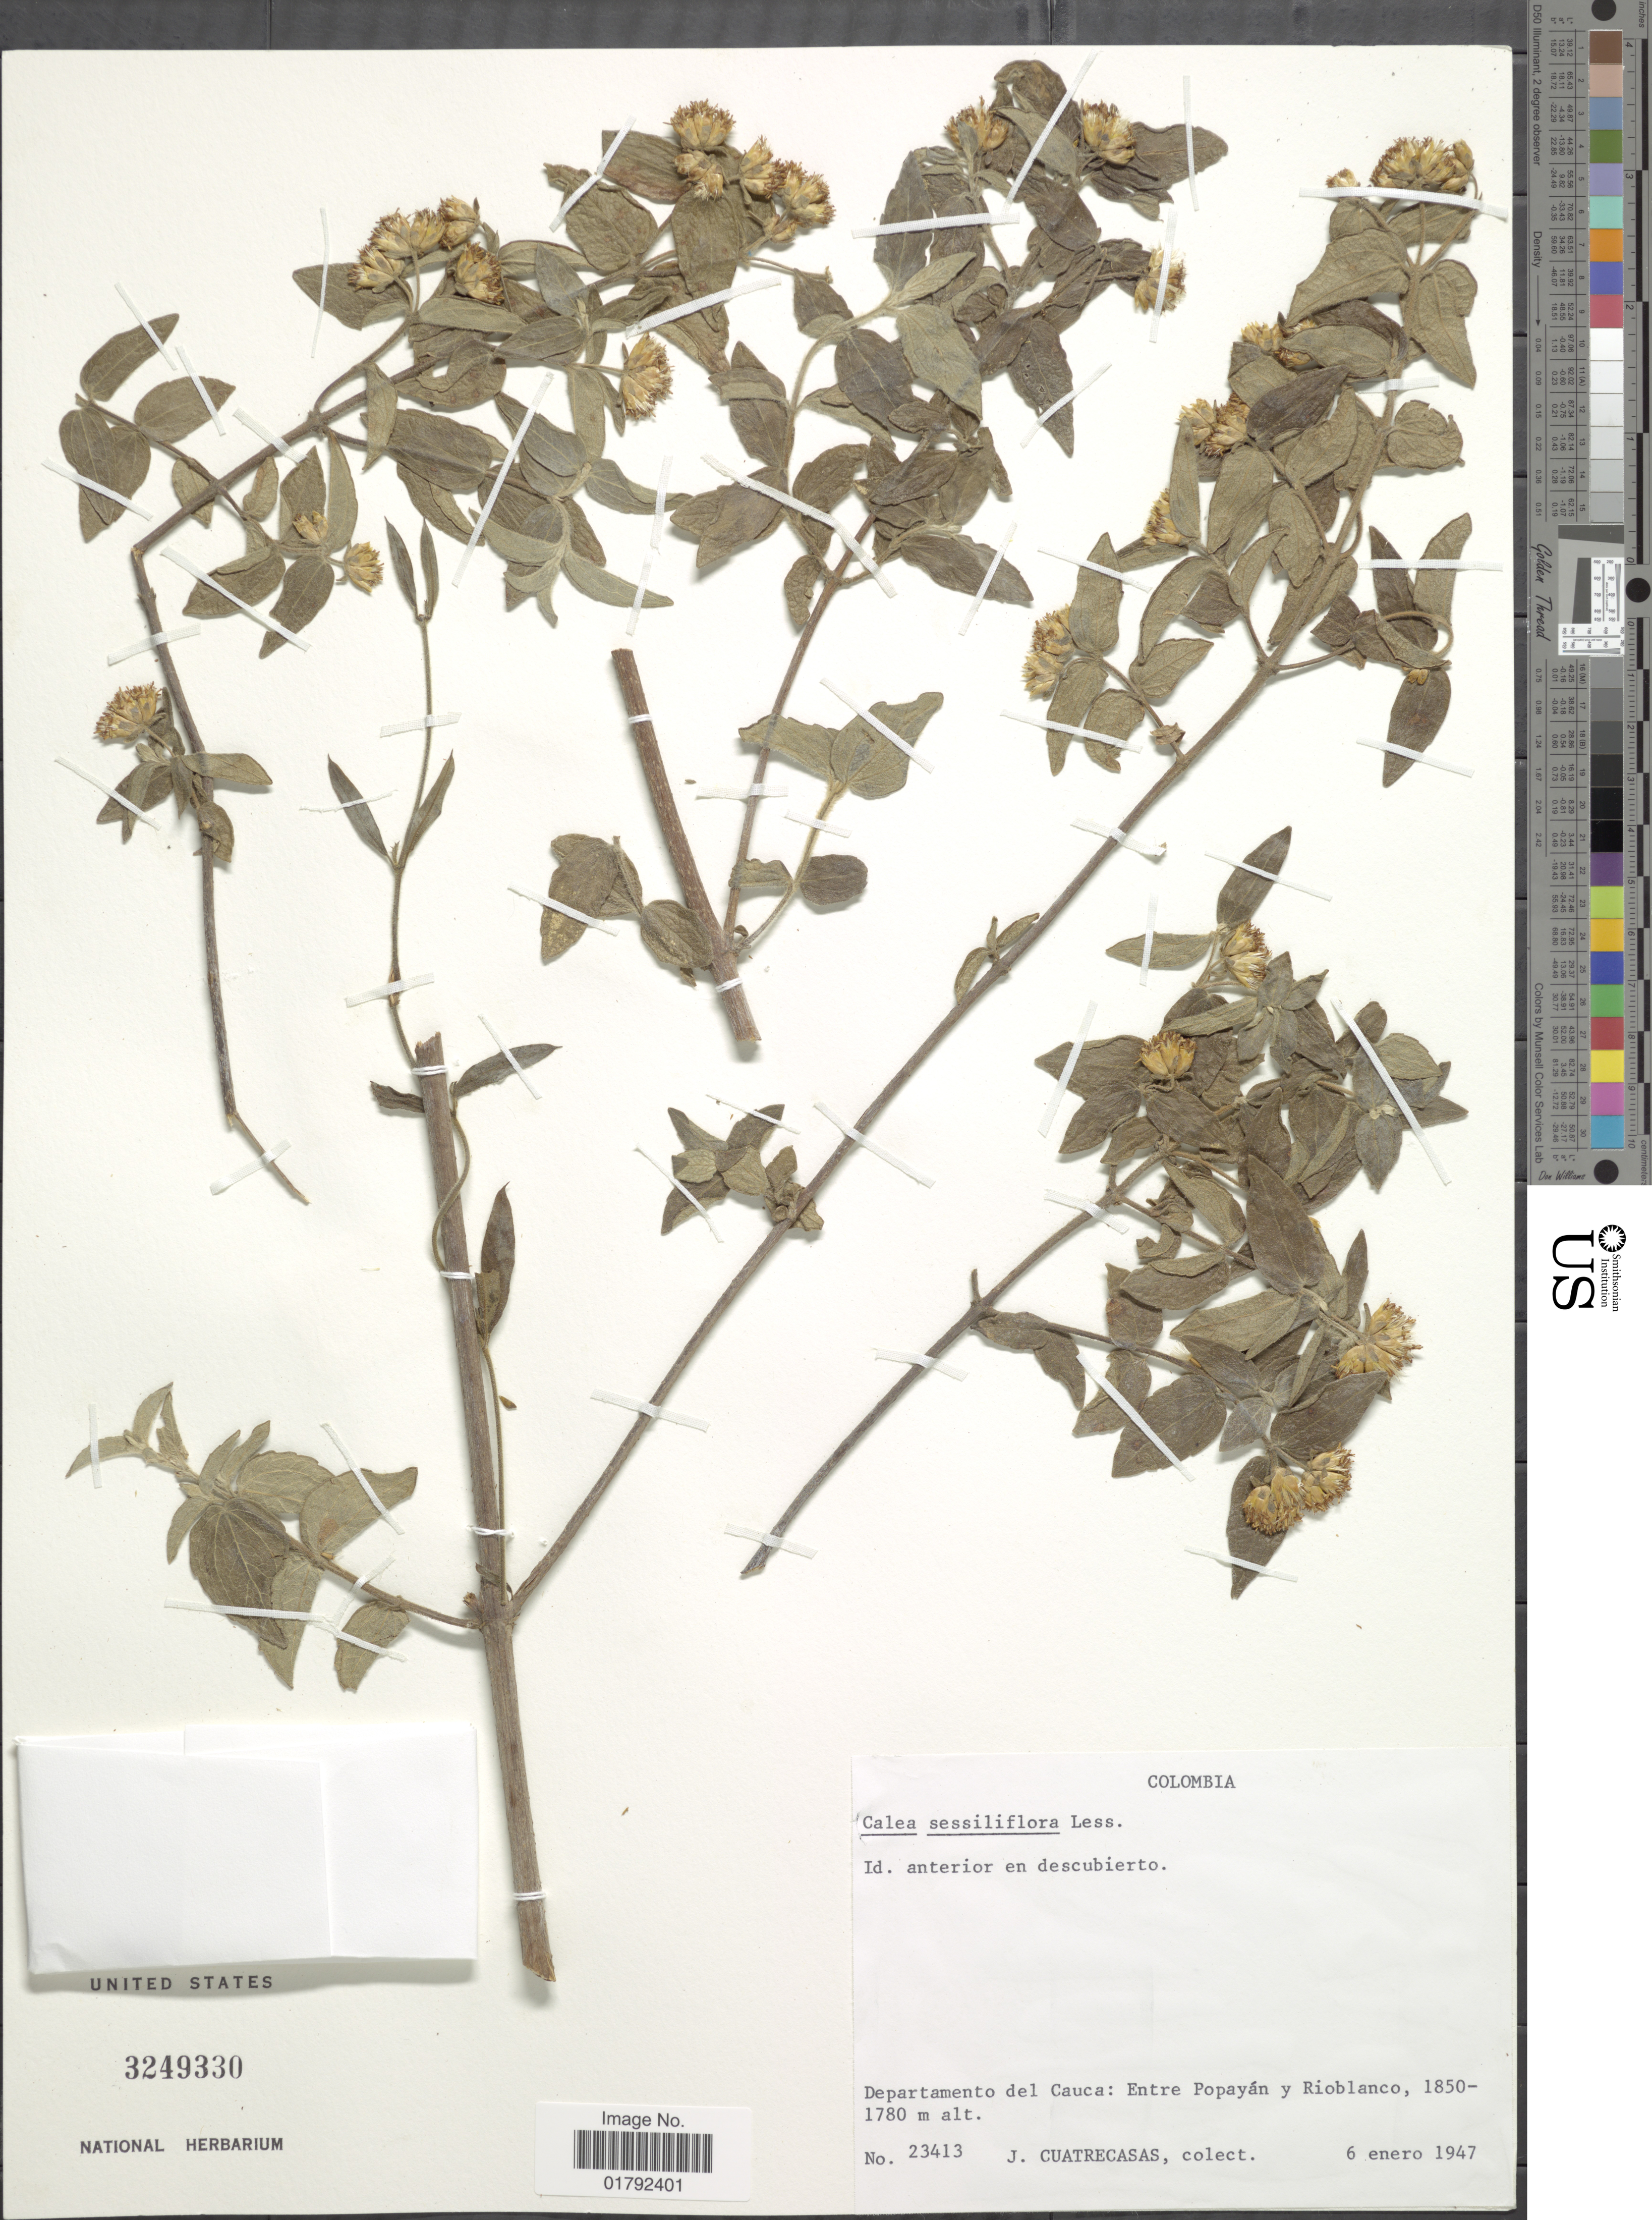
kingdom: Plantae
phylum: Tracheophyta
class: Magnoliopsida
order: Asterales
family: Asteraceae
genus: Calea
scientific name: Calea sessiliflora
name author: Less.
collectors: J. Cuatrecasas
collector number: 23413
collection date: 1947-01-06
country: Colombia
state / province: Cauca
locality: Entre Popayan y Rioblanco.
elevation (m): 1780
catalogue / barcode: US 3249330